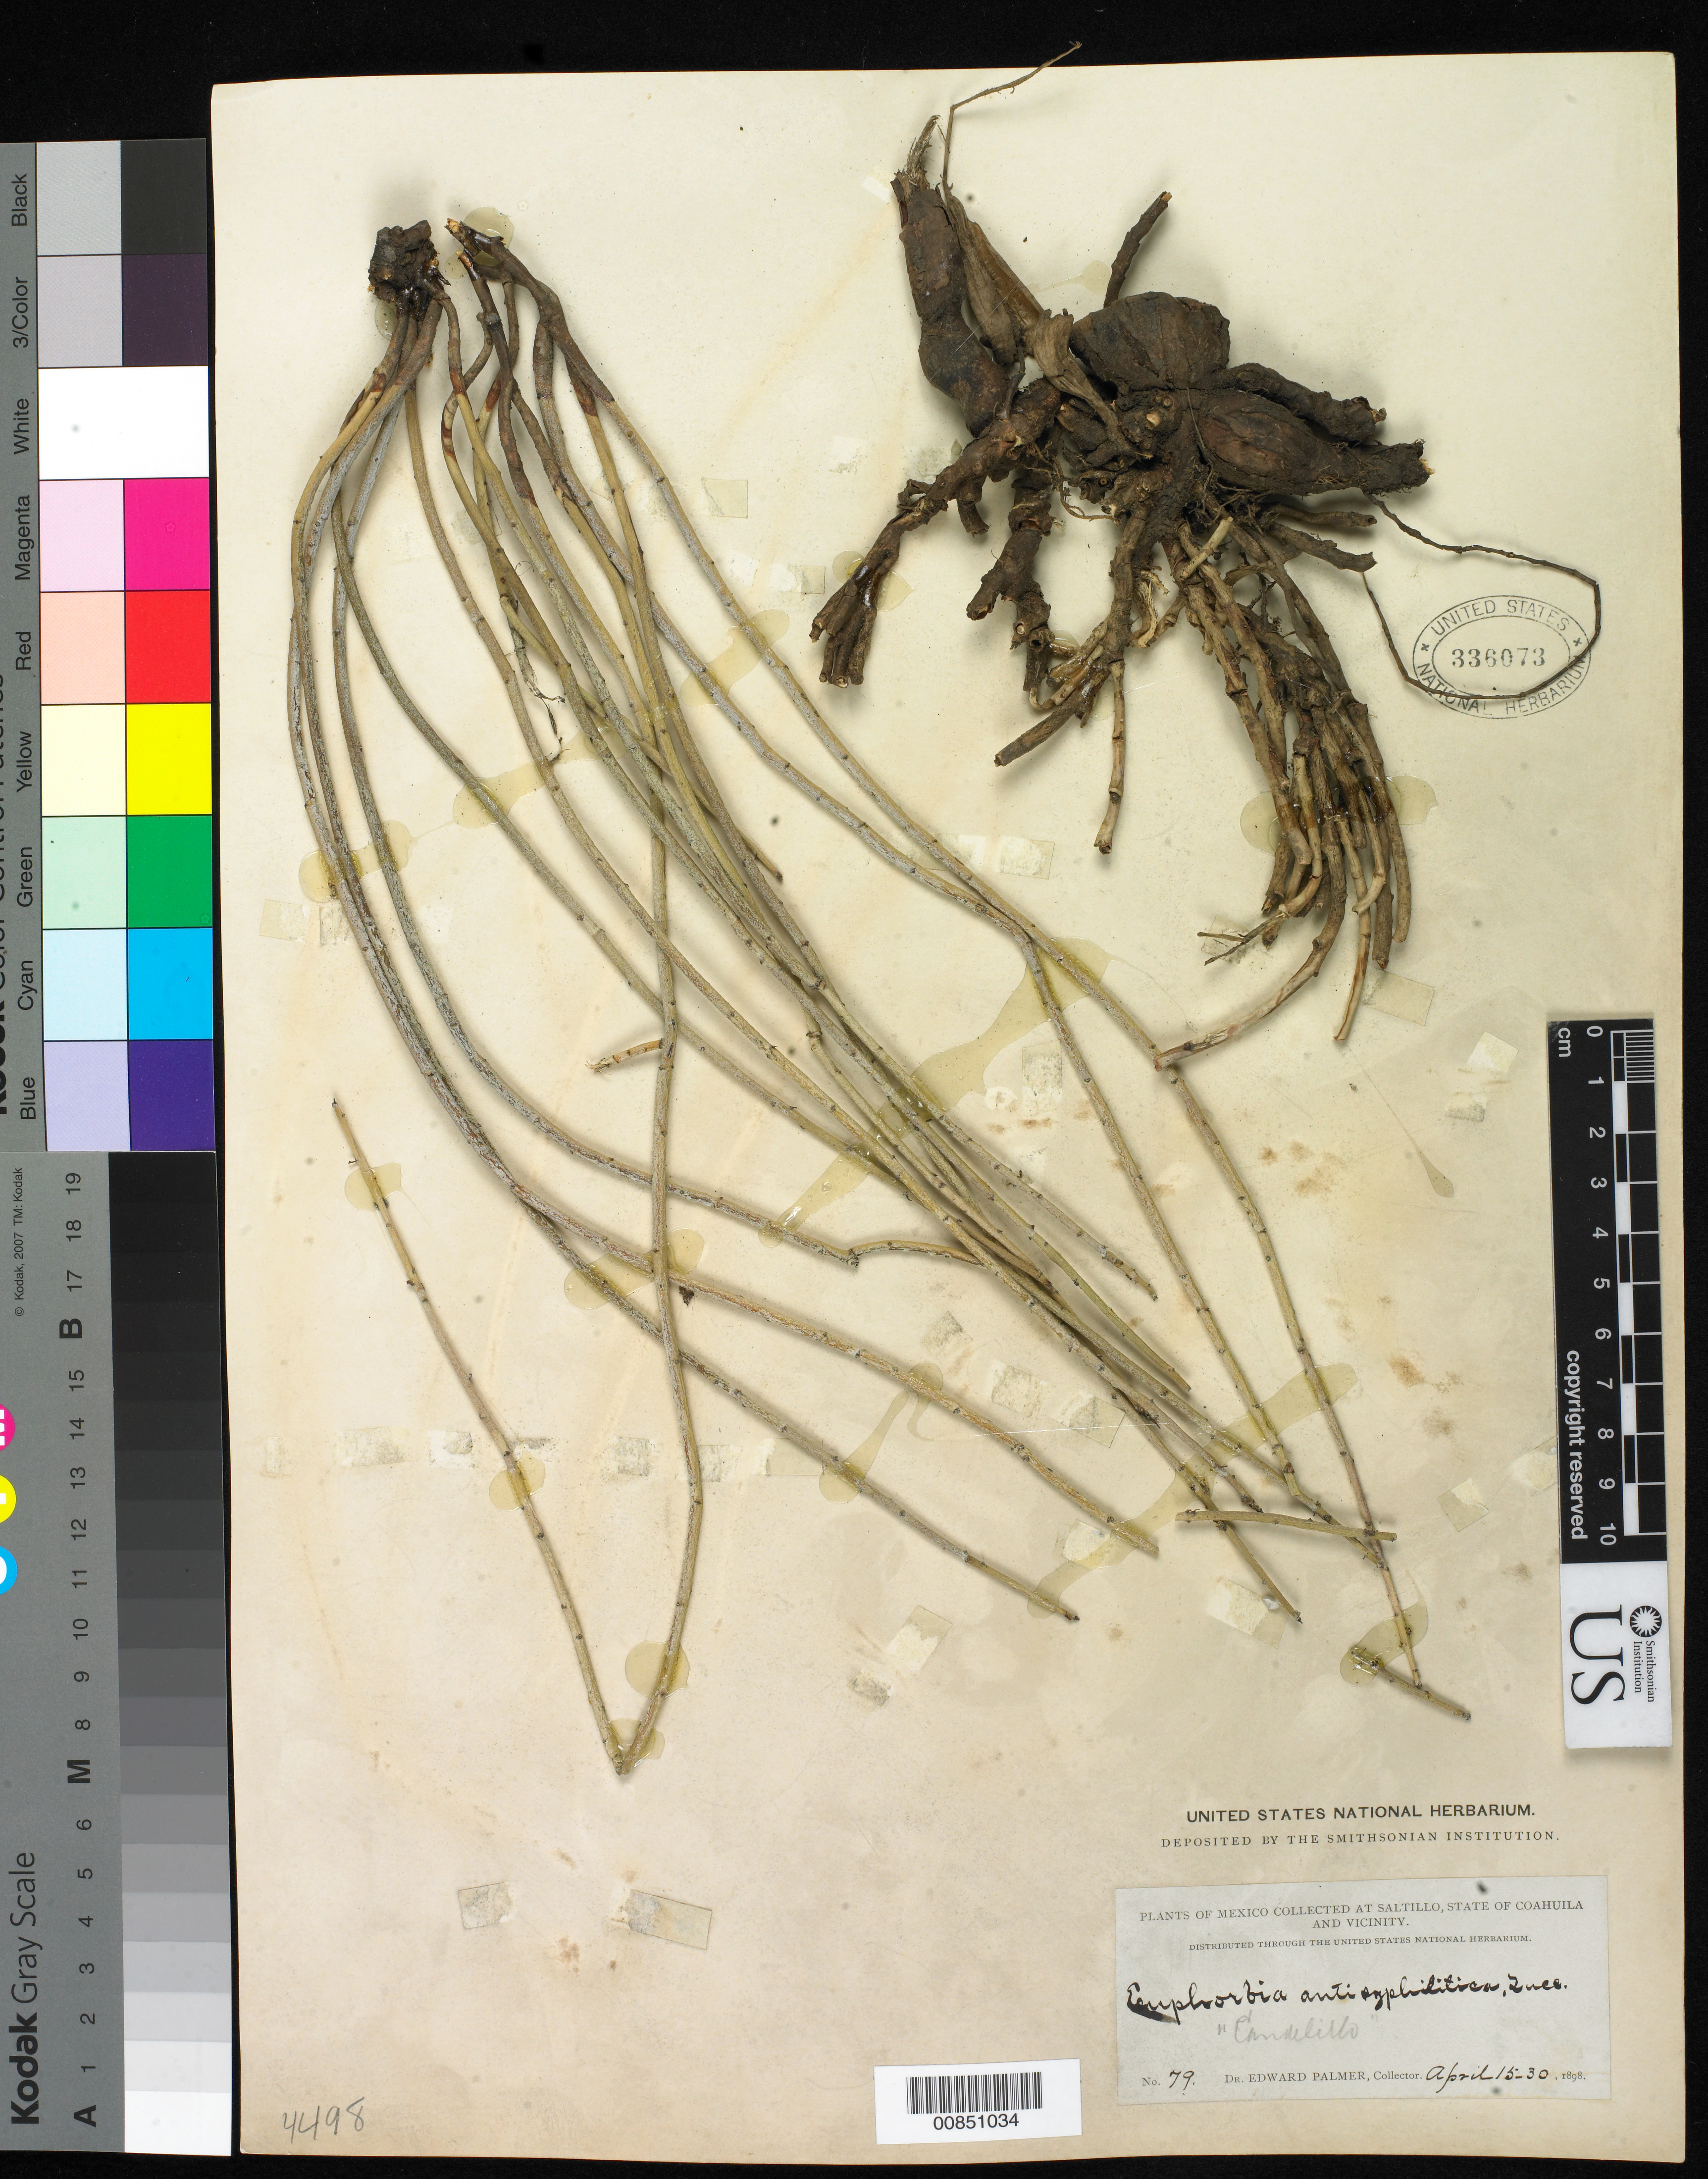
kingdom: Plantae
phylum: Tracheophyta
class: Magnoliopsida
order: Malpighiales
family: Euphorbiaceae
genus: Euphorbia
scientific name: Euphorbia antisyphilitica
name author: Zucc.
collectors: E. Palmer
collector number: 79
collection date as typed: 15 Apr 1898 to 30 Apr 1898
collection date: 1898-04-15/1898-04-30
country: Mexico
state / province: Coahuila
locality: Saltillo, Coahuila and vicinity.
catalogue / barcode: US 336073